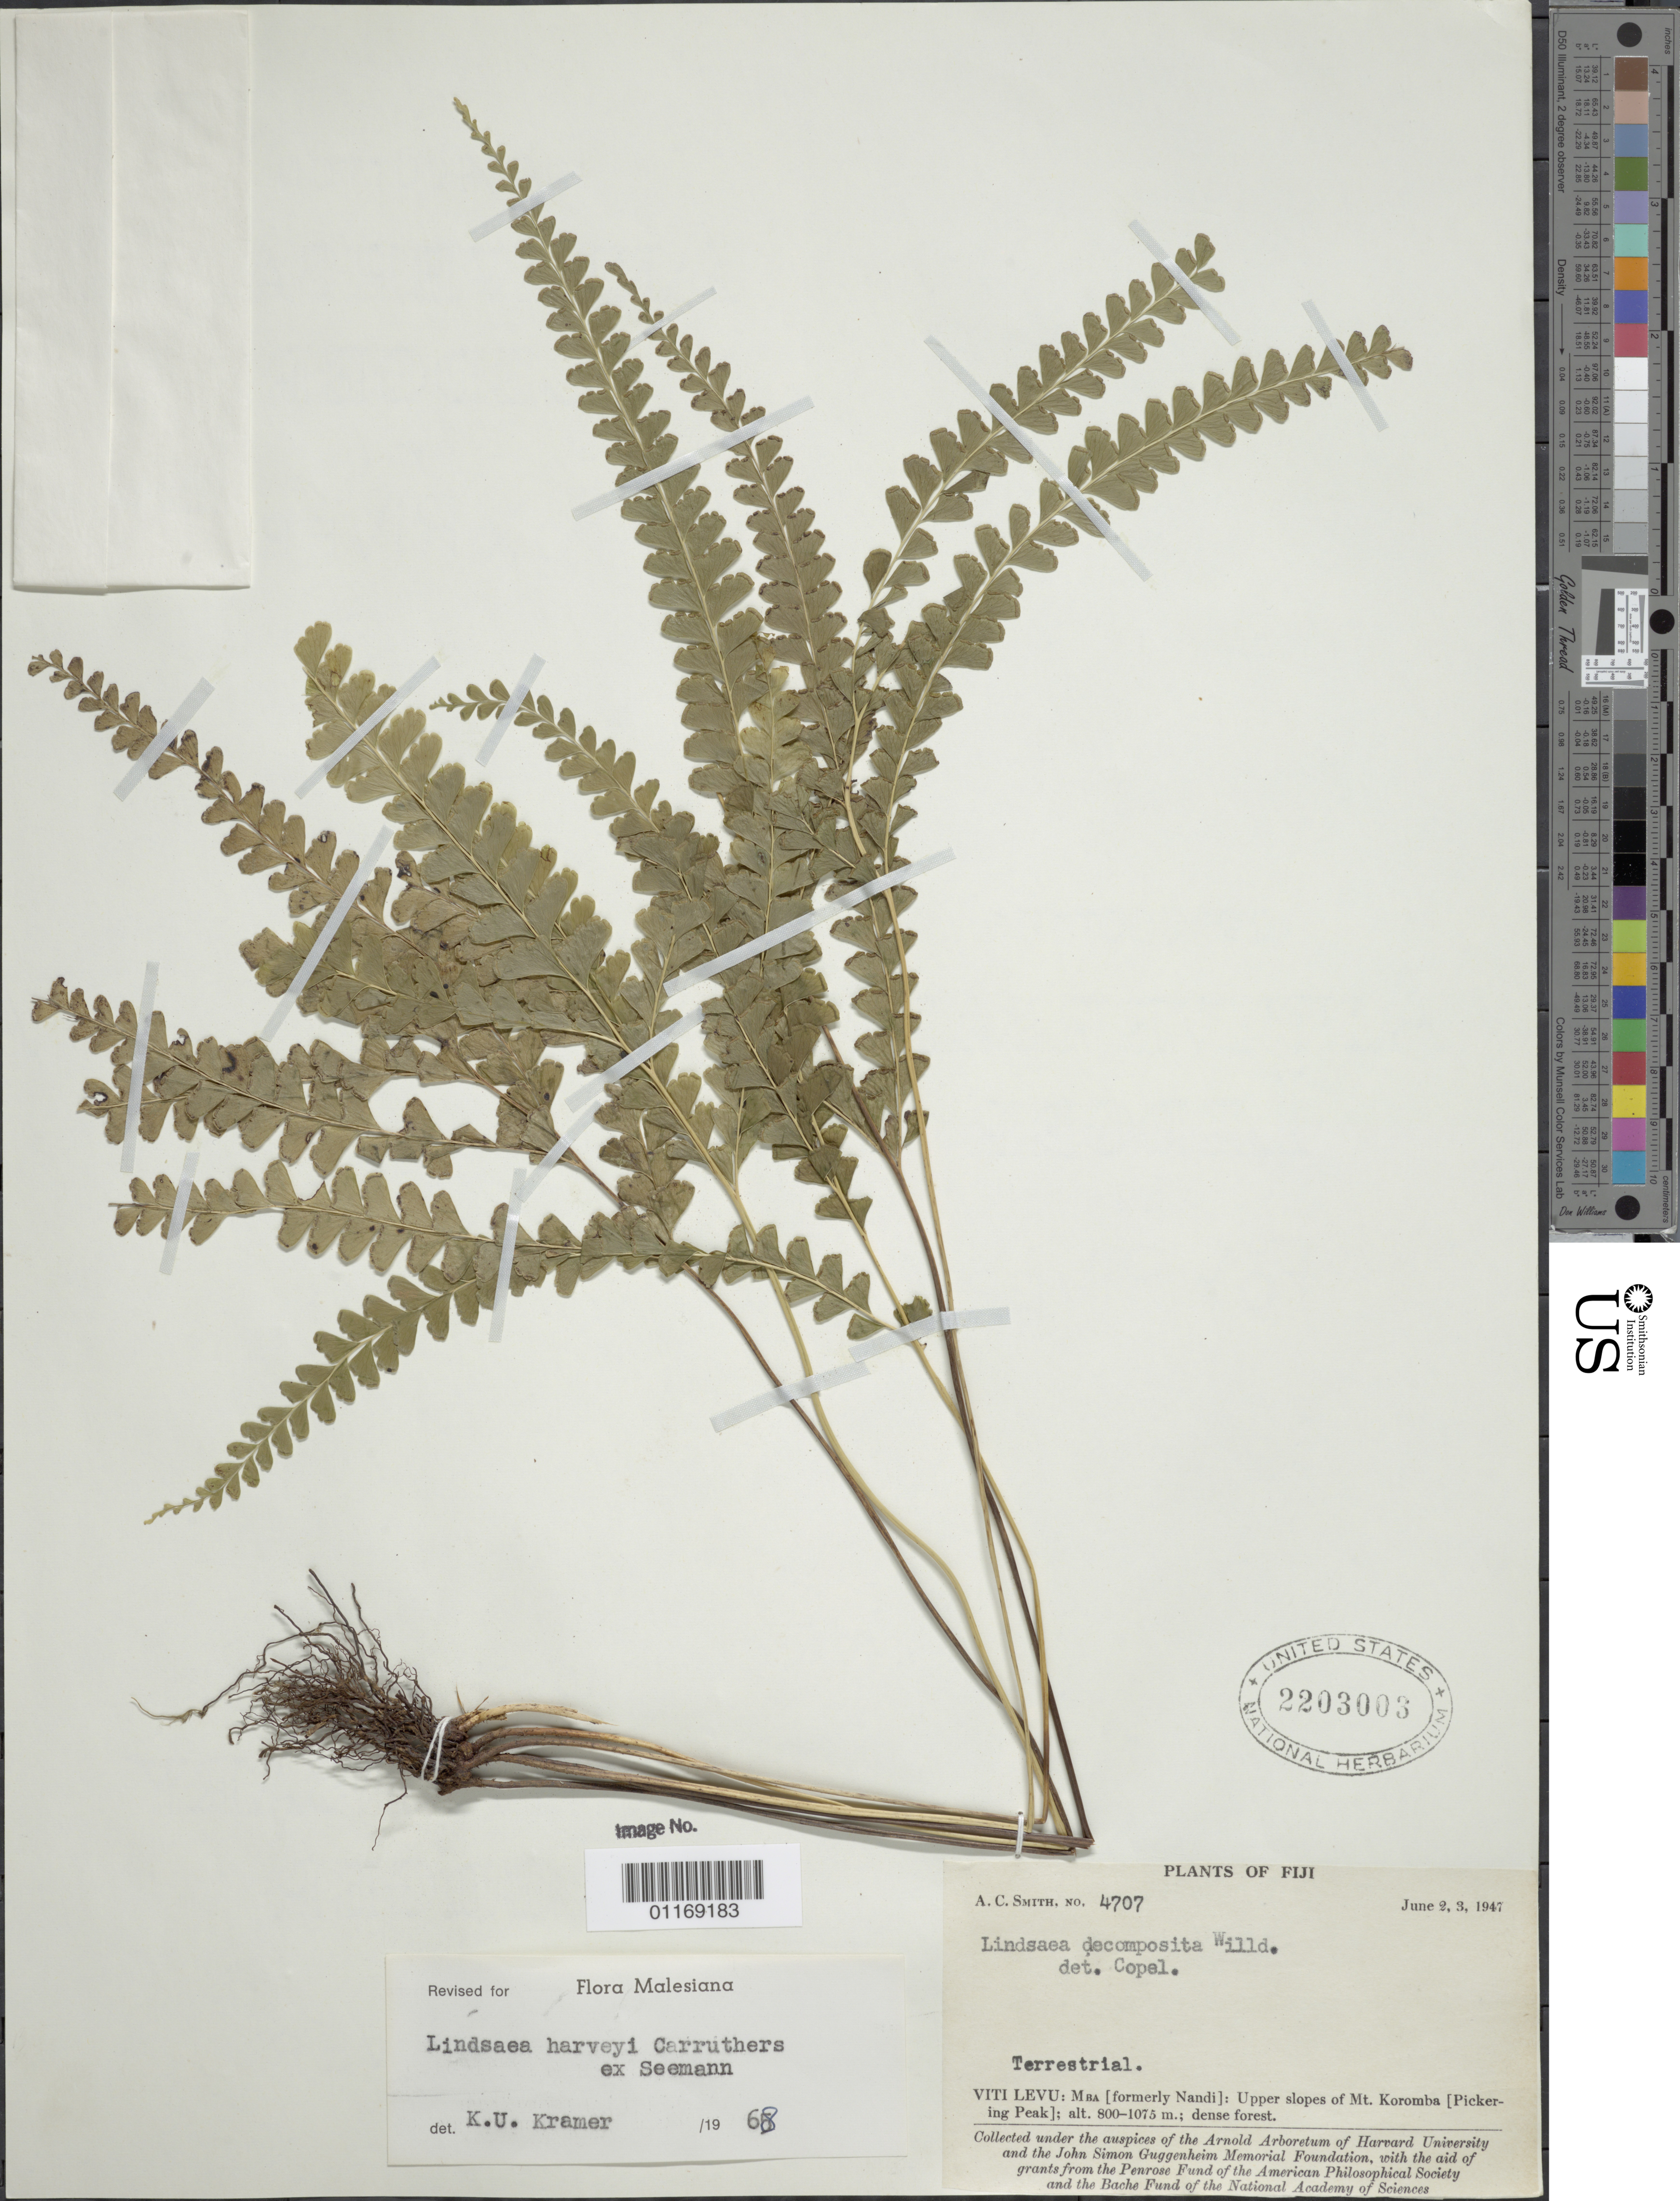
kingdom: Plantae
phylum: Tracheophyta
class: Polypodiopsida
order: Polypodiales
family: Lindsaeaceae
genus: Lindsaea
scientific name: Lindsaea harveyi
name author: Carruth. ex Seem.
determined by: Kramer, K. U.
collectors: A. C. Smith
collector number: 4707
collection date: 1947-06-02/1947-06-03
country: Fiji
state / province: Mba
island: Viti Levu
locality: Upper slopes of Mt. Koromba [Pickering Peak]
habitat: Dense forest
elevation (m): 800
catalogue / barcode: US 2203003